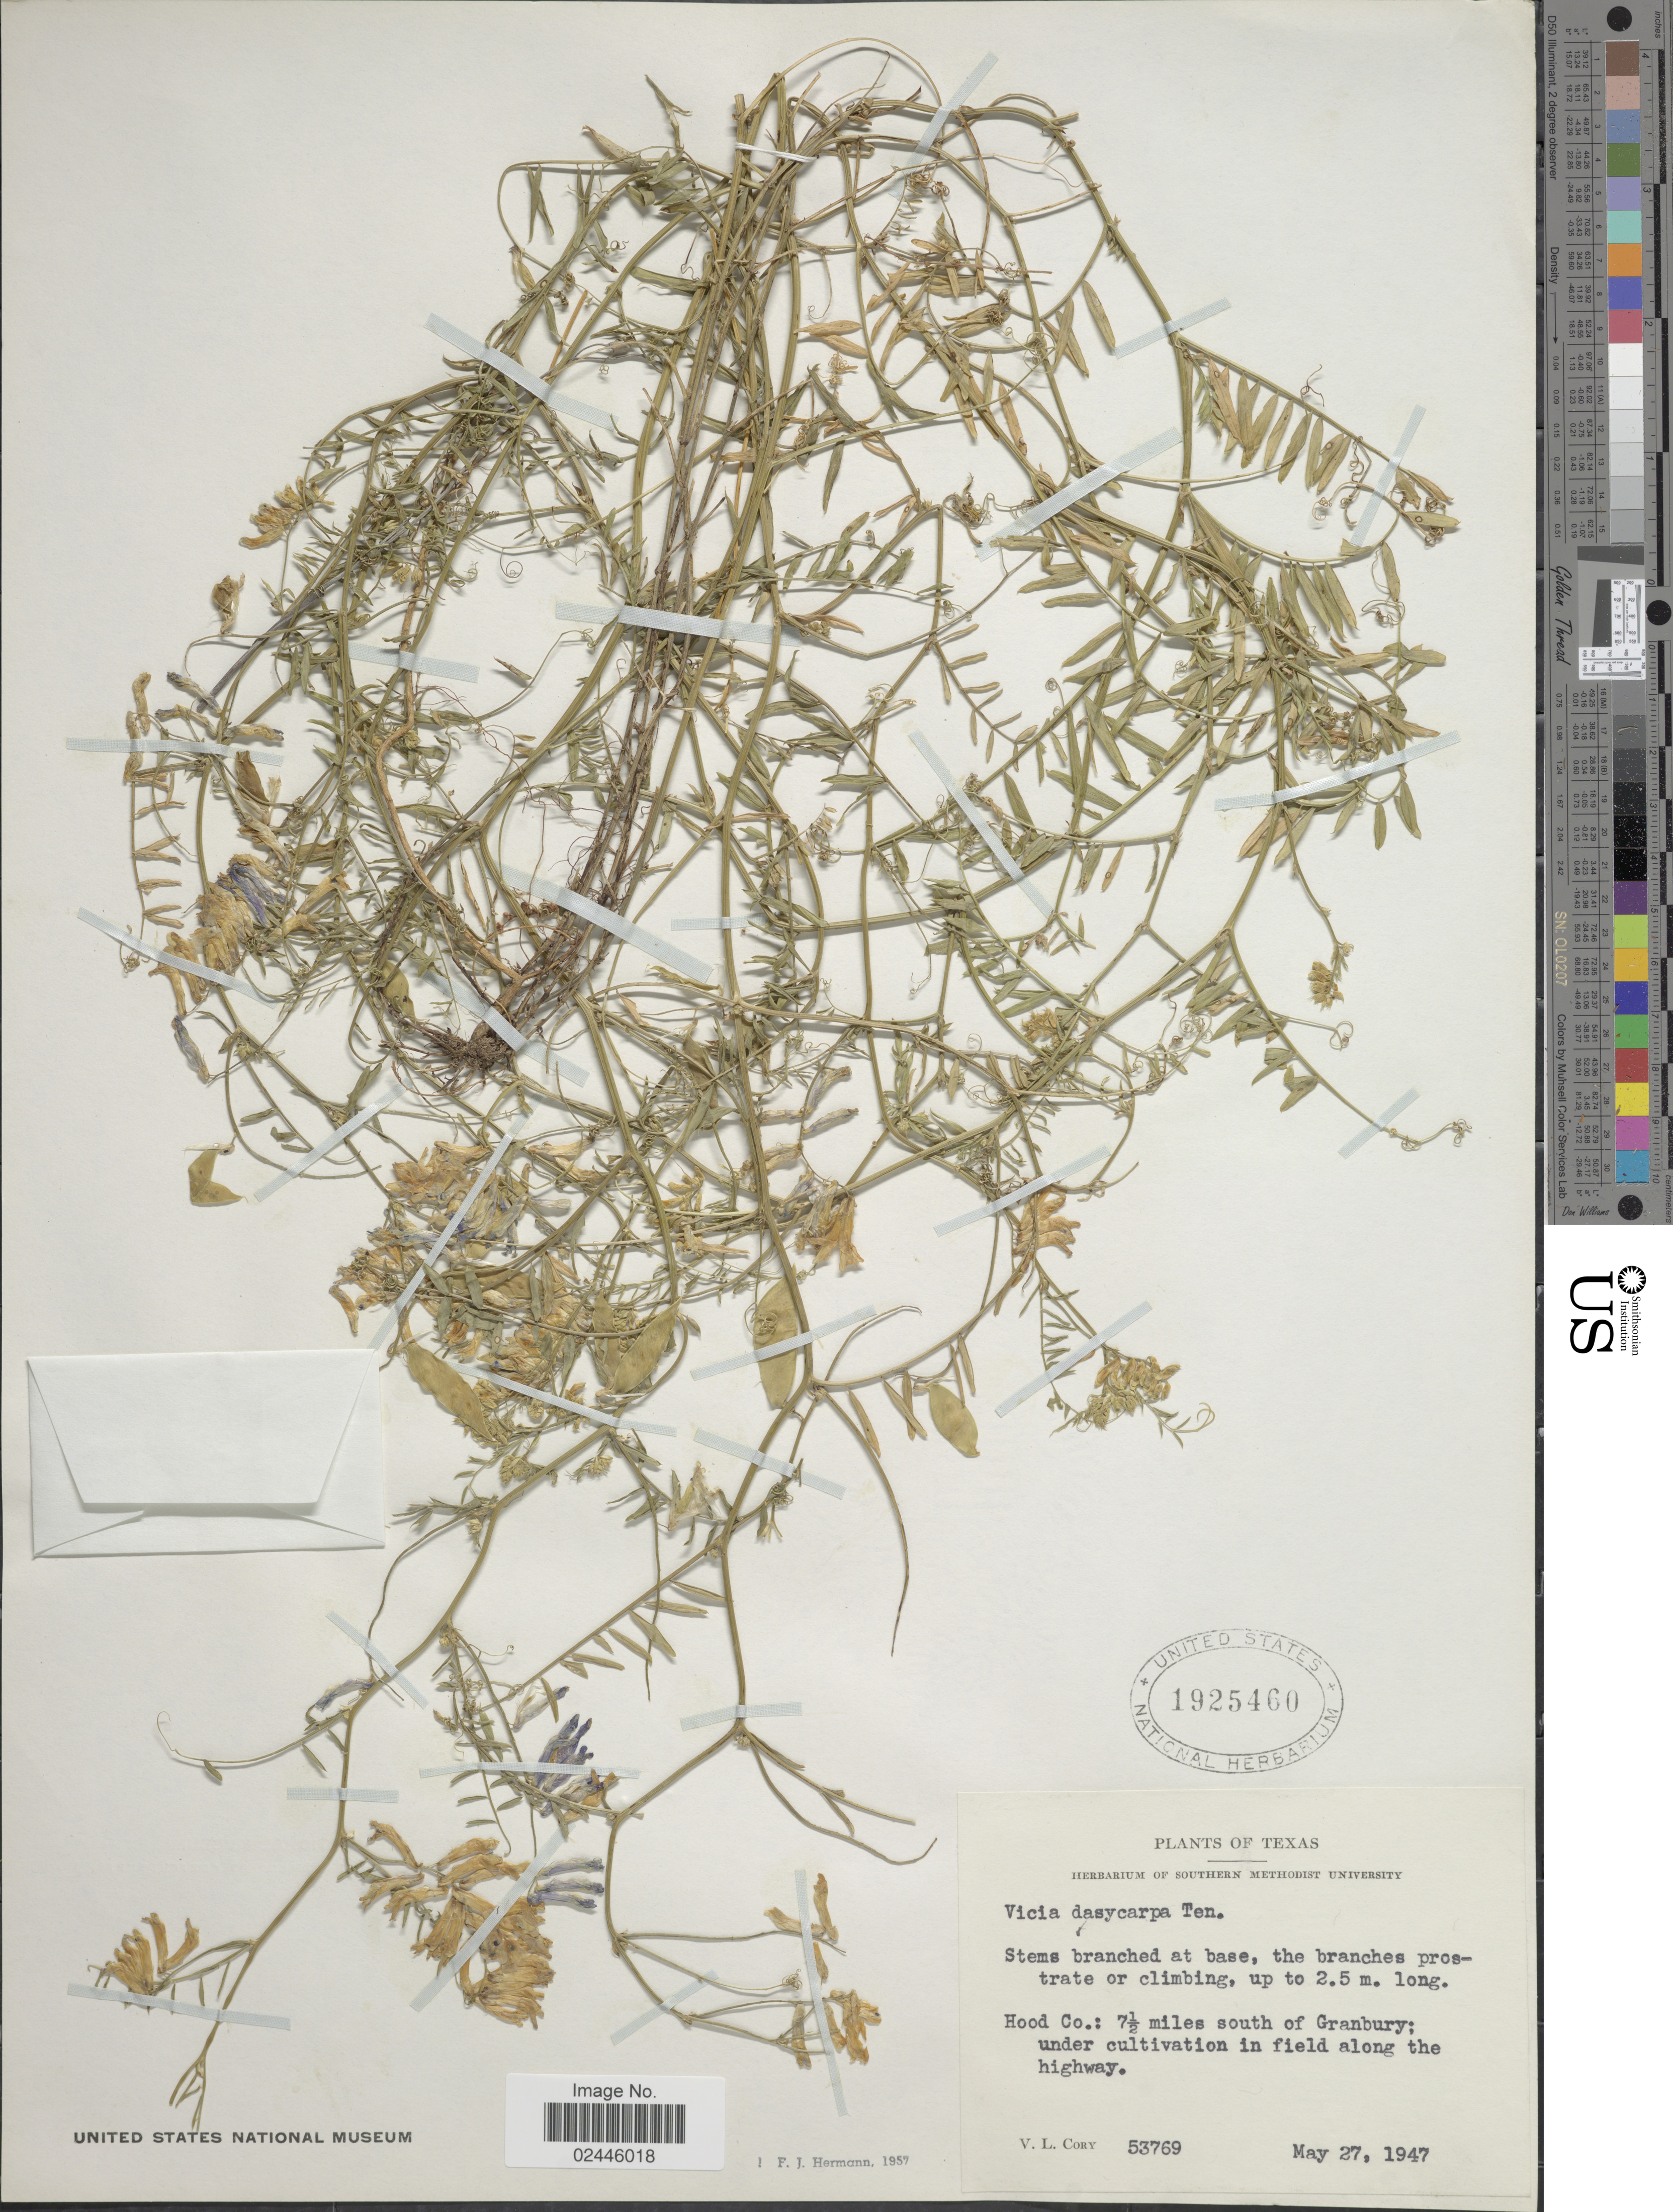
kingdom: Plantae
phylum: Tracheophyta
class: Magnoliopsida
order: Fabales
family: Fabaceae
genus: Vicia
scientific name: Vicia dasycarpa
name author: Ten.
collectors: V. Cory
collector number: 53769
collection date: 1947-05-27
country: United States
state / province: Texas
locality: Hood Co.: 7 1/2 miles south of Granbury, under cultivation in field along the highway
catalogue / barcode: US 1925460